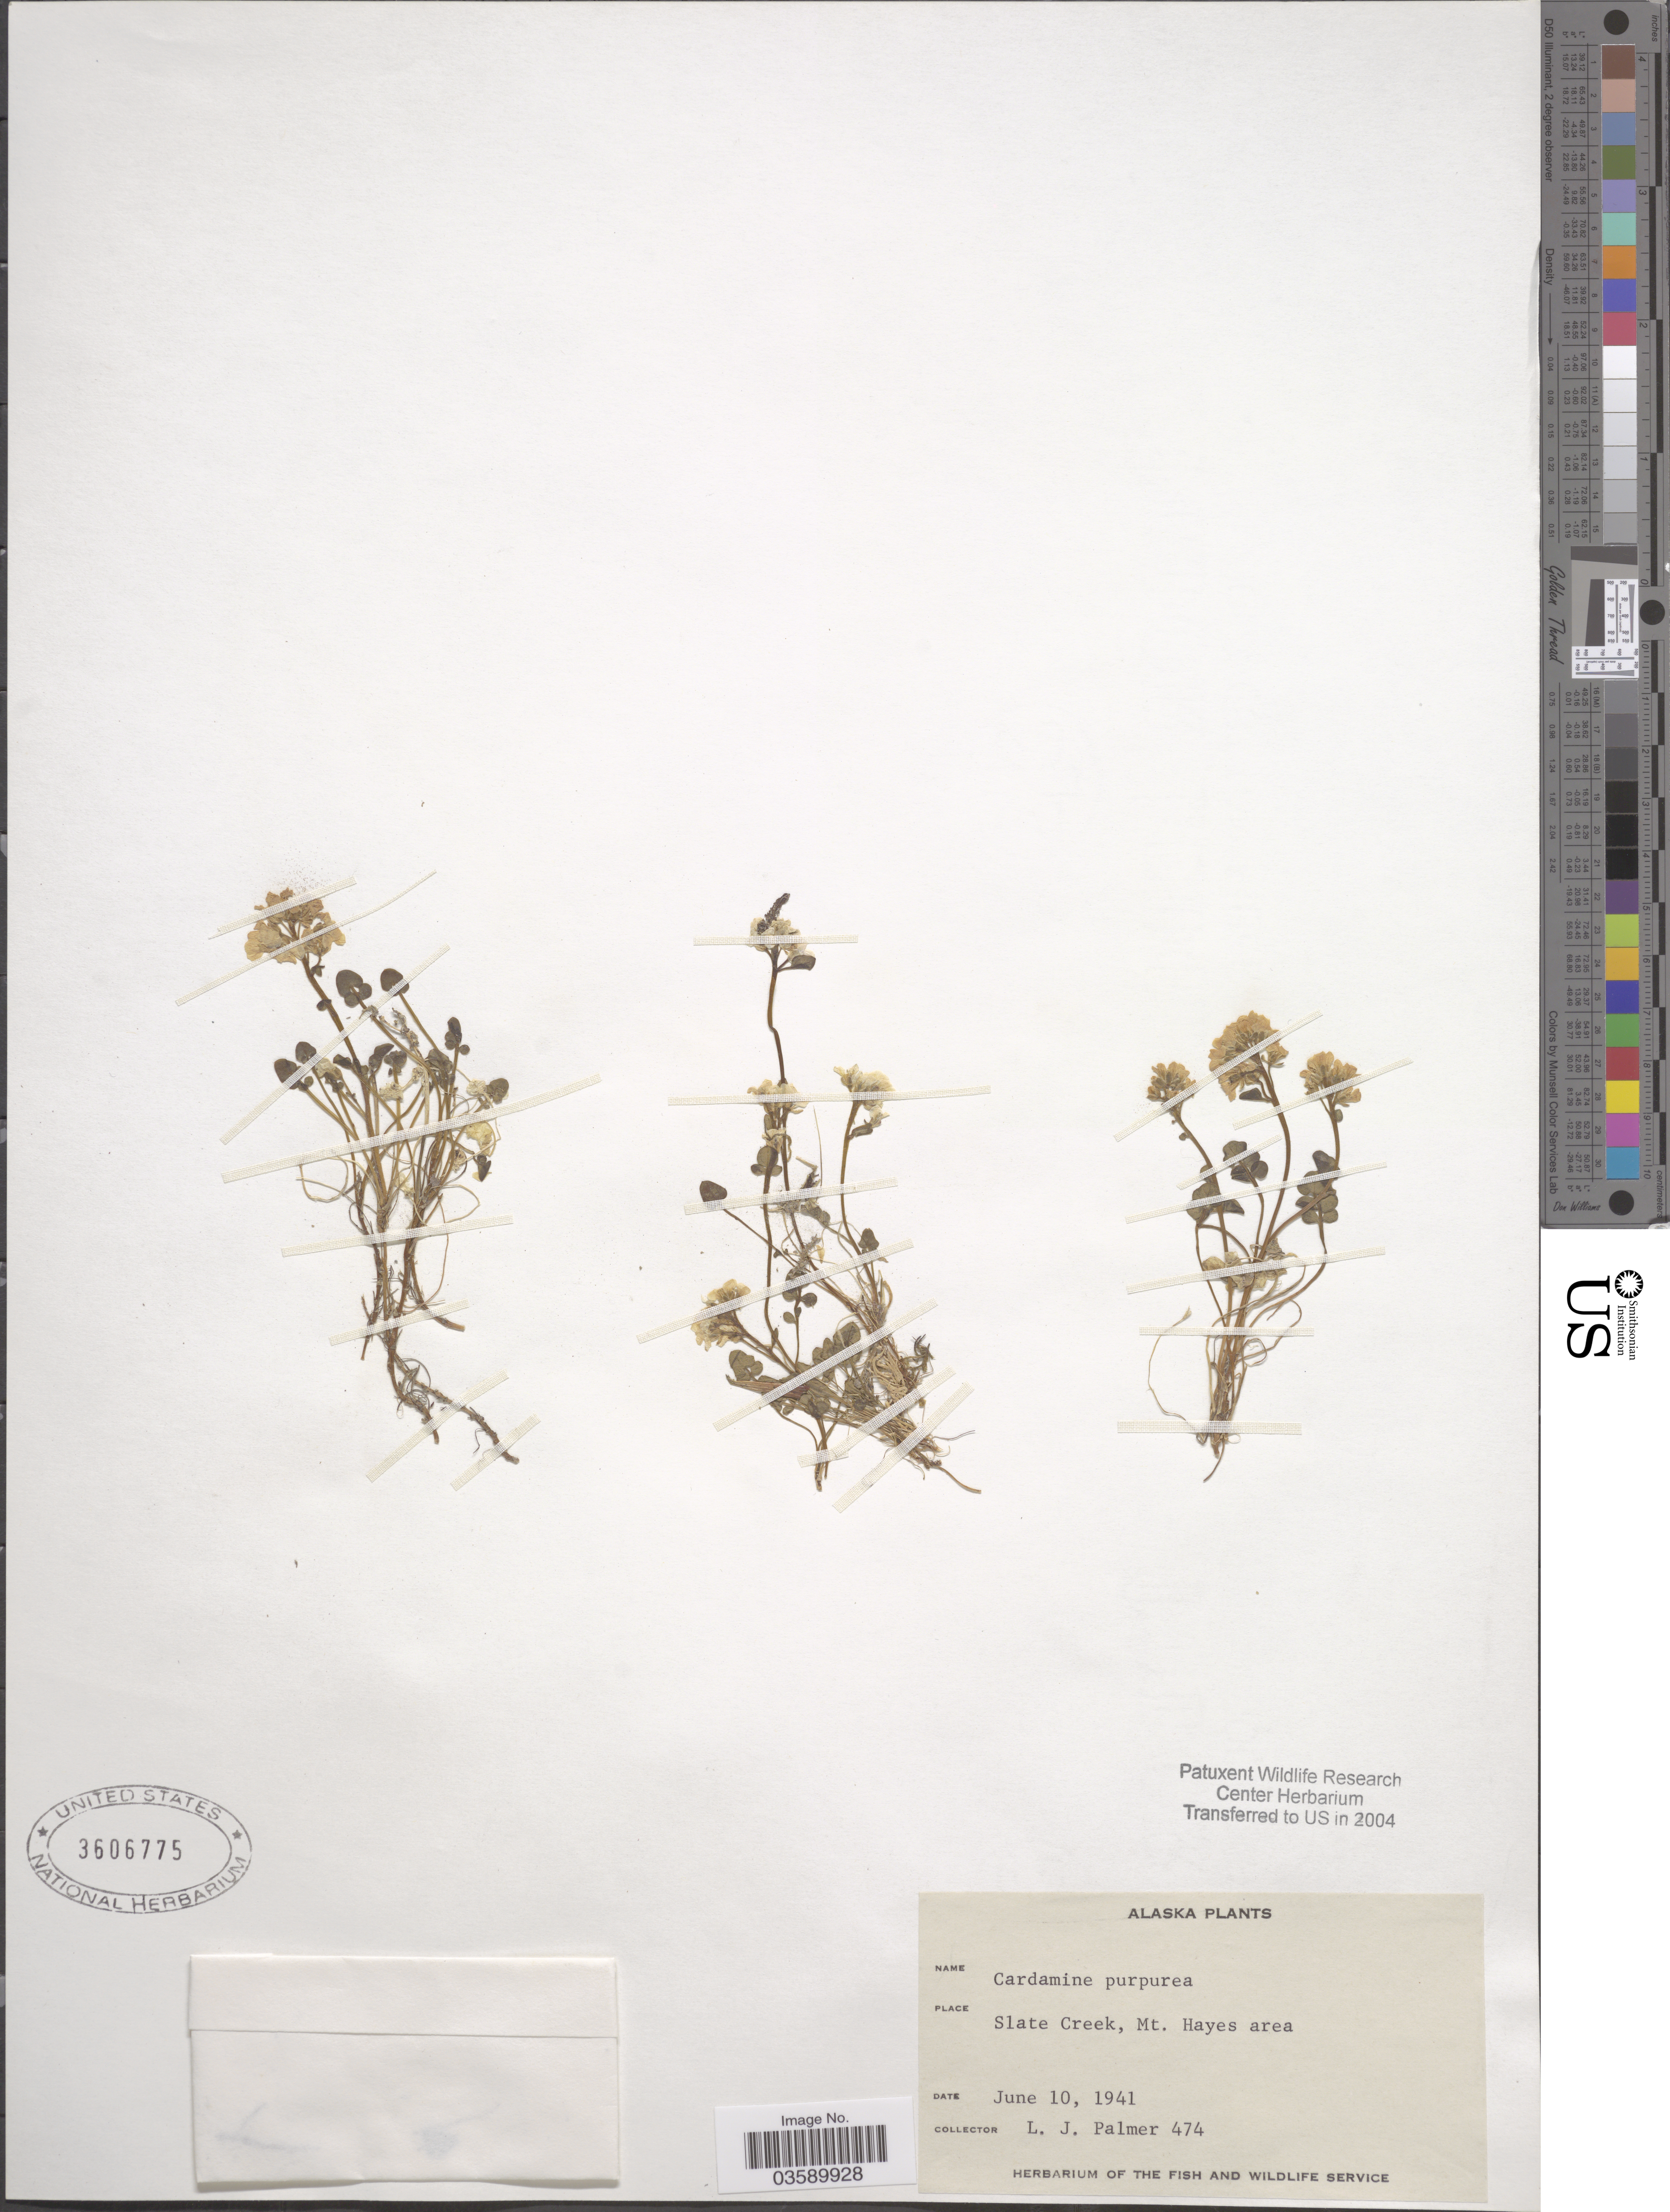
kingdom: Plantae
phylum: Tracheophyta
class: Magnoliopsida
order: Brassicales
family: Brassicaceae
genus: Cardamine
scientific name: Cardamine purpurea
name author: Cham. & Schltdl.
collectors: L. J. Palmer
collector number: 474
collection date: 1941-06-10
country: United States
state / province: Alaska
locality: Slate Creek, Mt. Hayes area.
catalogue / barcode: US 3606775